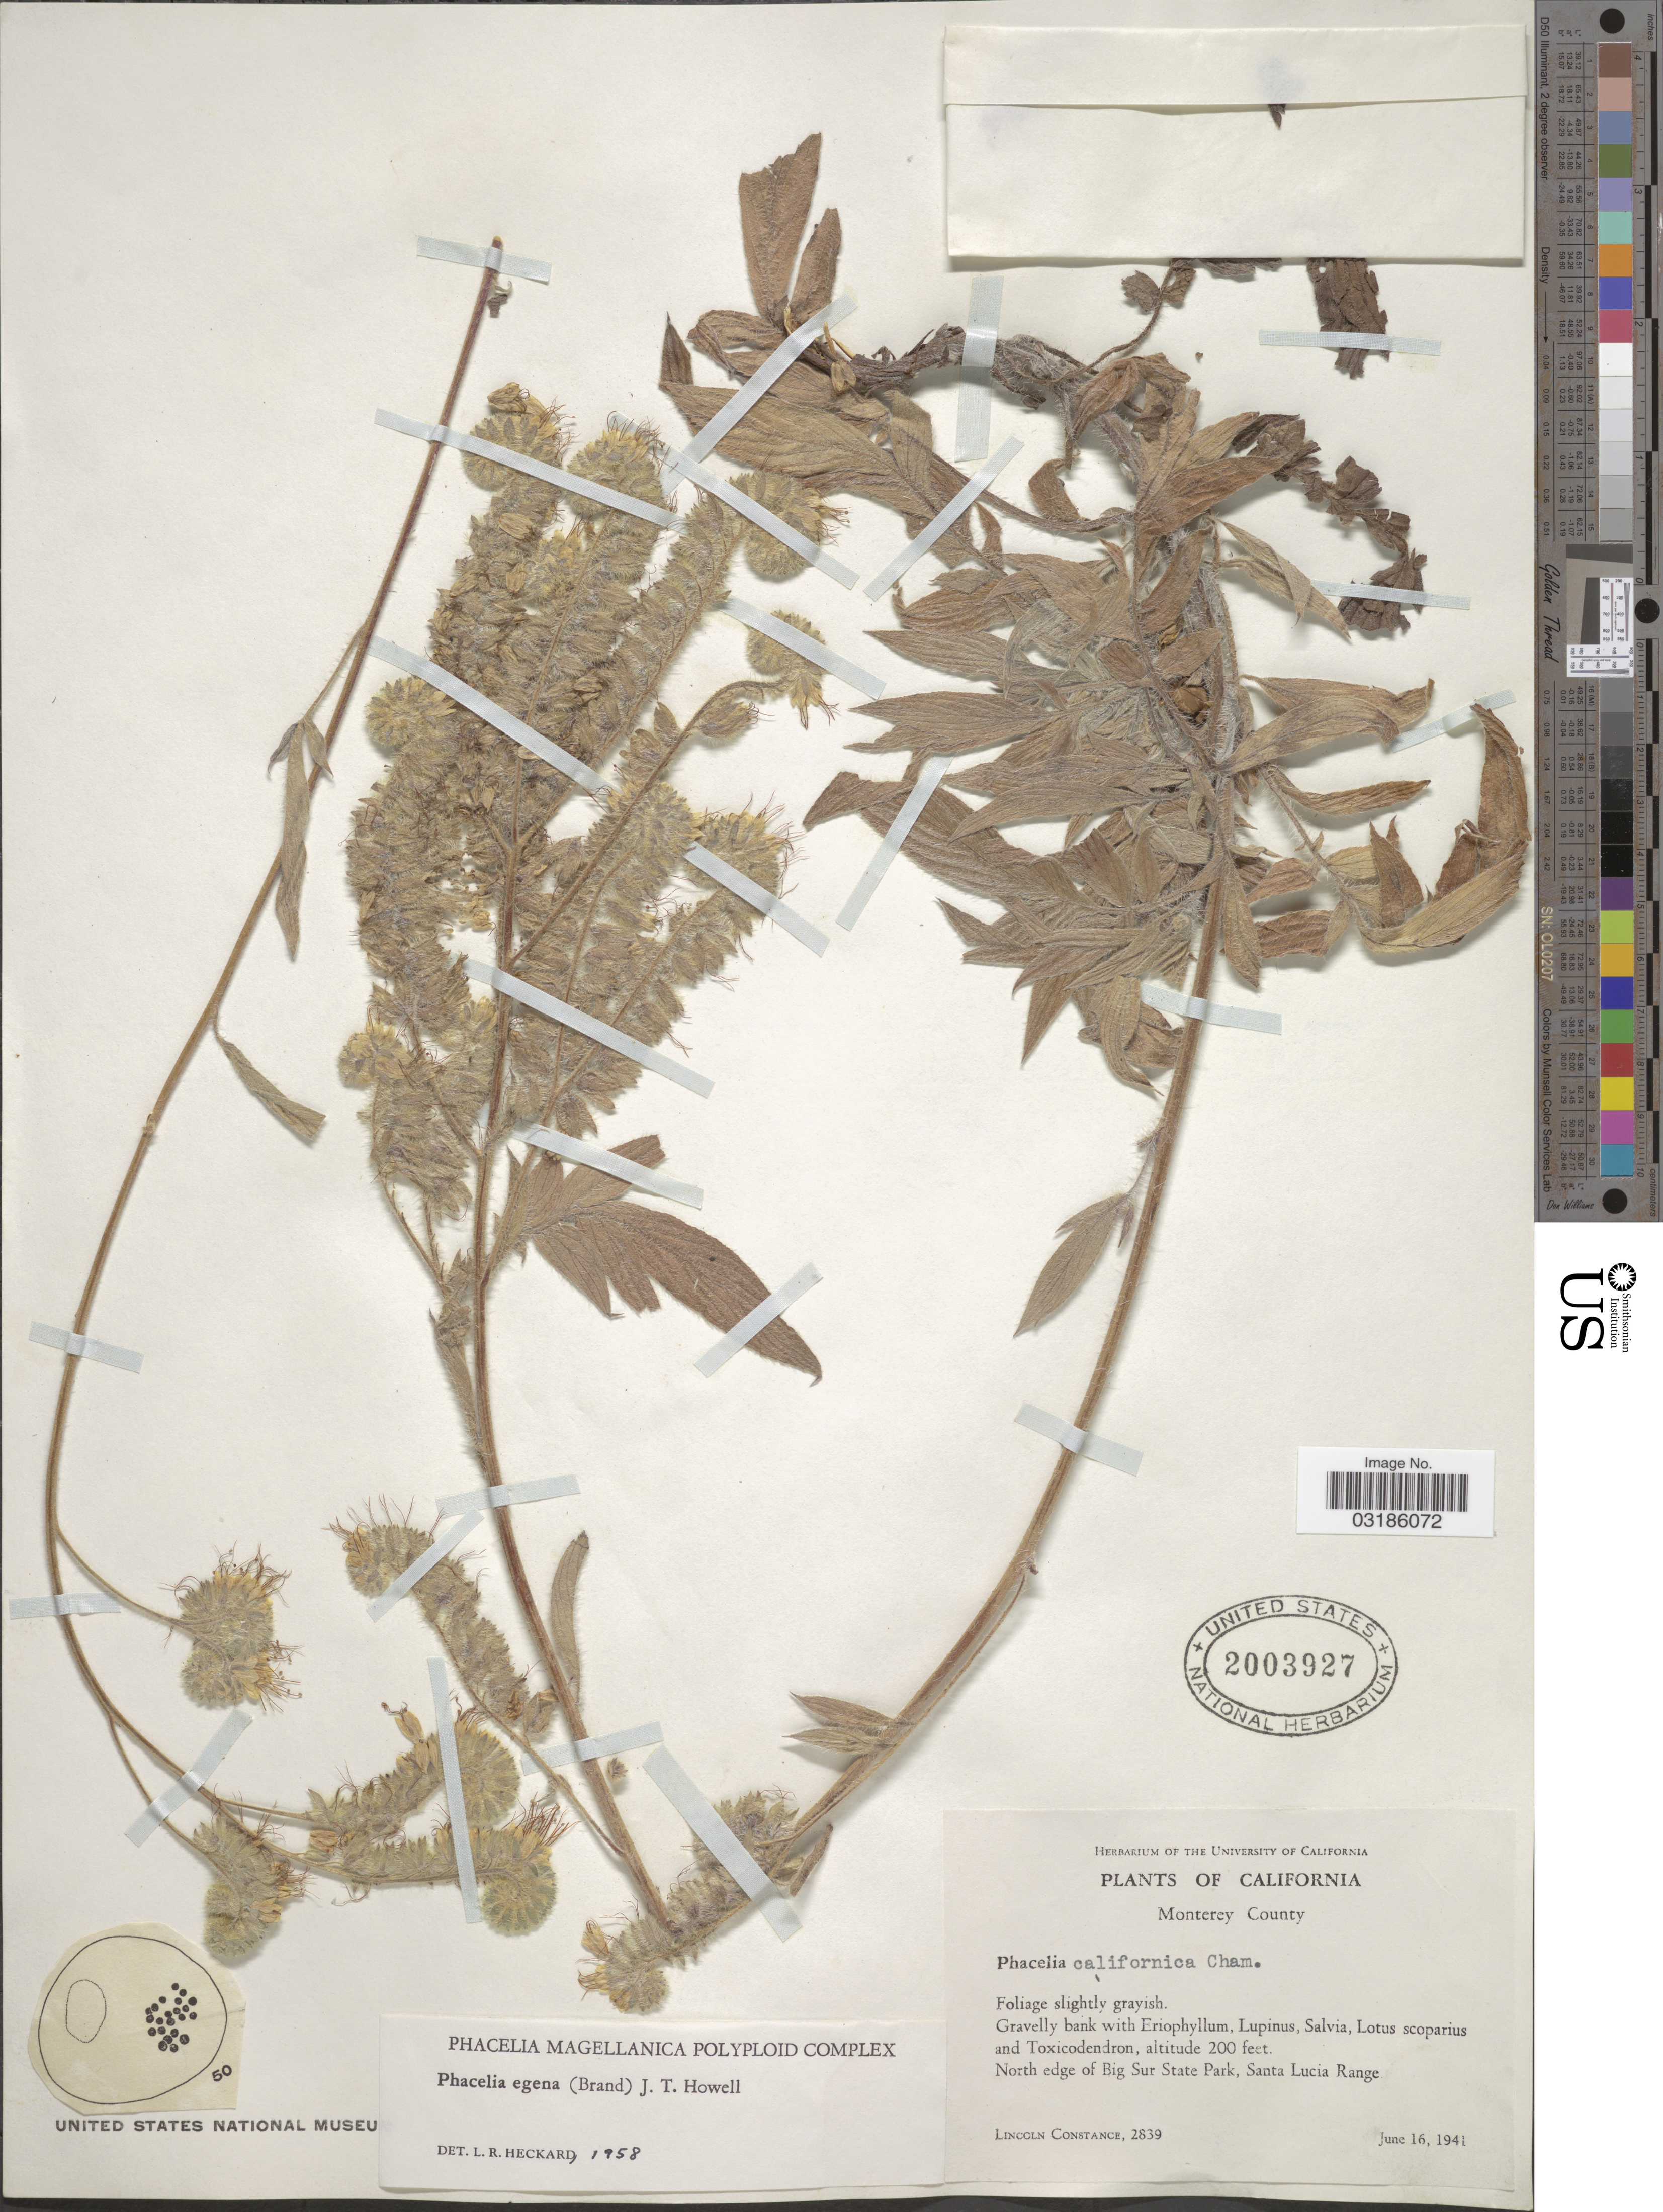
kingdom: Plantae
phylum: Tracheophyta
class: Magnoliopsida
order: Boraginales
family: Hydrophyllaceae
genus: Phacelia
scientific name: Phacelia egena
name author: (Brand) Howell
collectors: L. Constance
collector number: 2839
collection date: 1941-06-16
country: United States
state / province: California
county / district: Monterey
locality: Monterey County. North edge of Big Sur State Park, Santa Lucia Range.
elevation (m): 61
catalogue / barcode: US 2003927